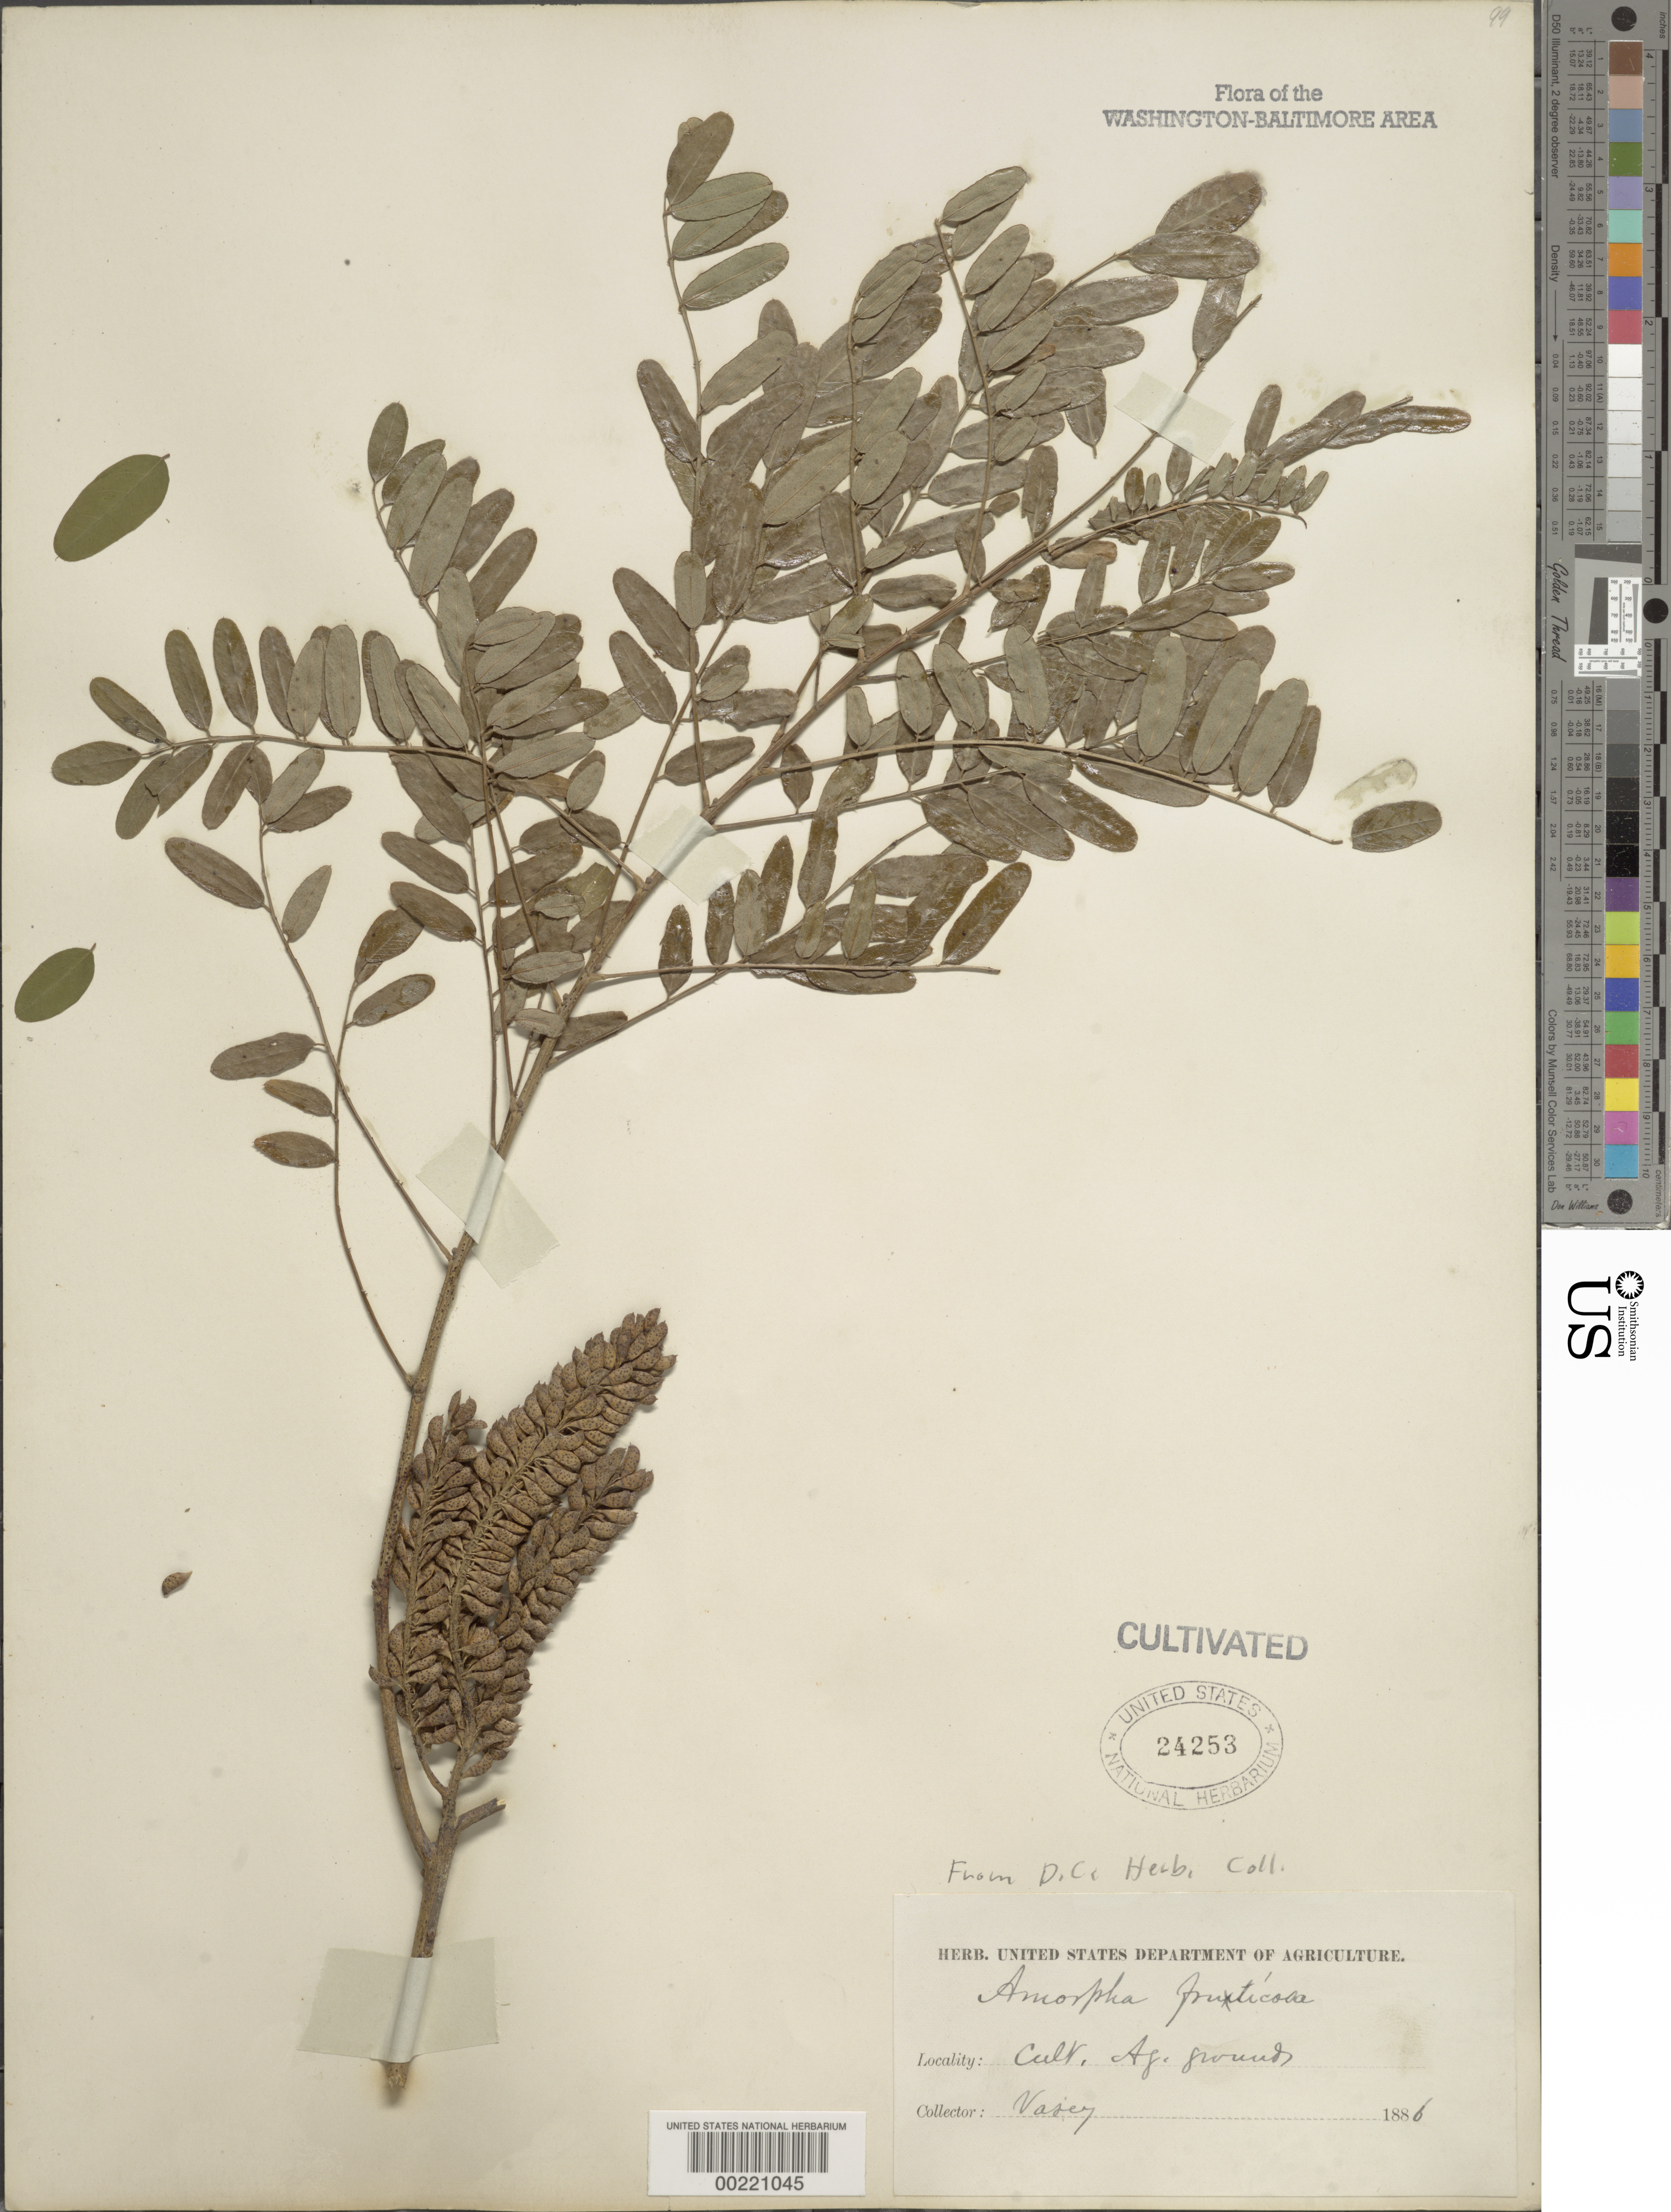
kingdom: Plantae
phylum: Tracheophyta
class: Magnoliopsida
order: Fabales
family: Fabaceae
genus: Amorpha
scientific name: Amorpha fruticosa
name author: L.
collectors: G. R. Vasey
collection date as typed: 1886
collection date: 1886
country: United States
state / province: District of Columbia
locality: Department of Agriculture grounds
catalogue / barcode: US 24253